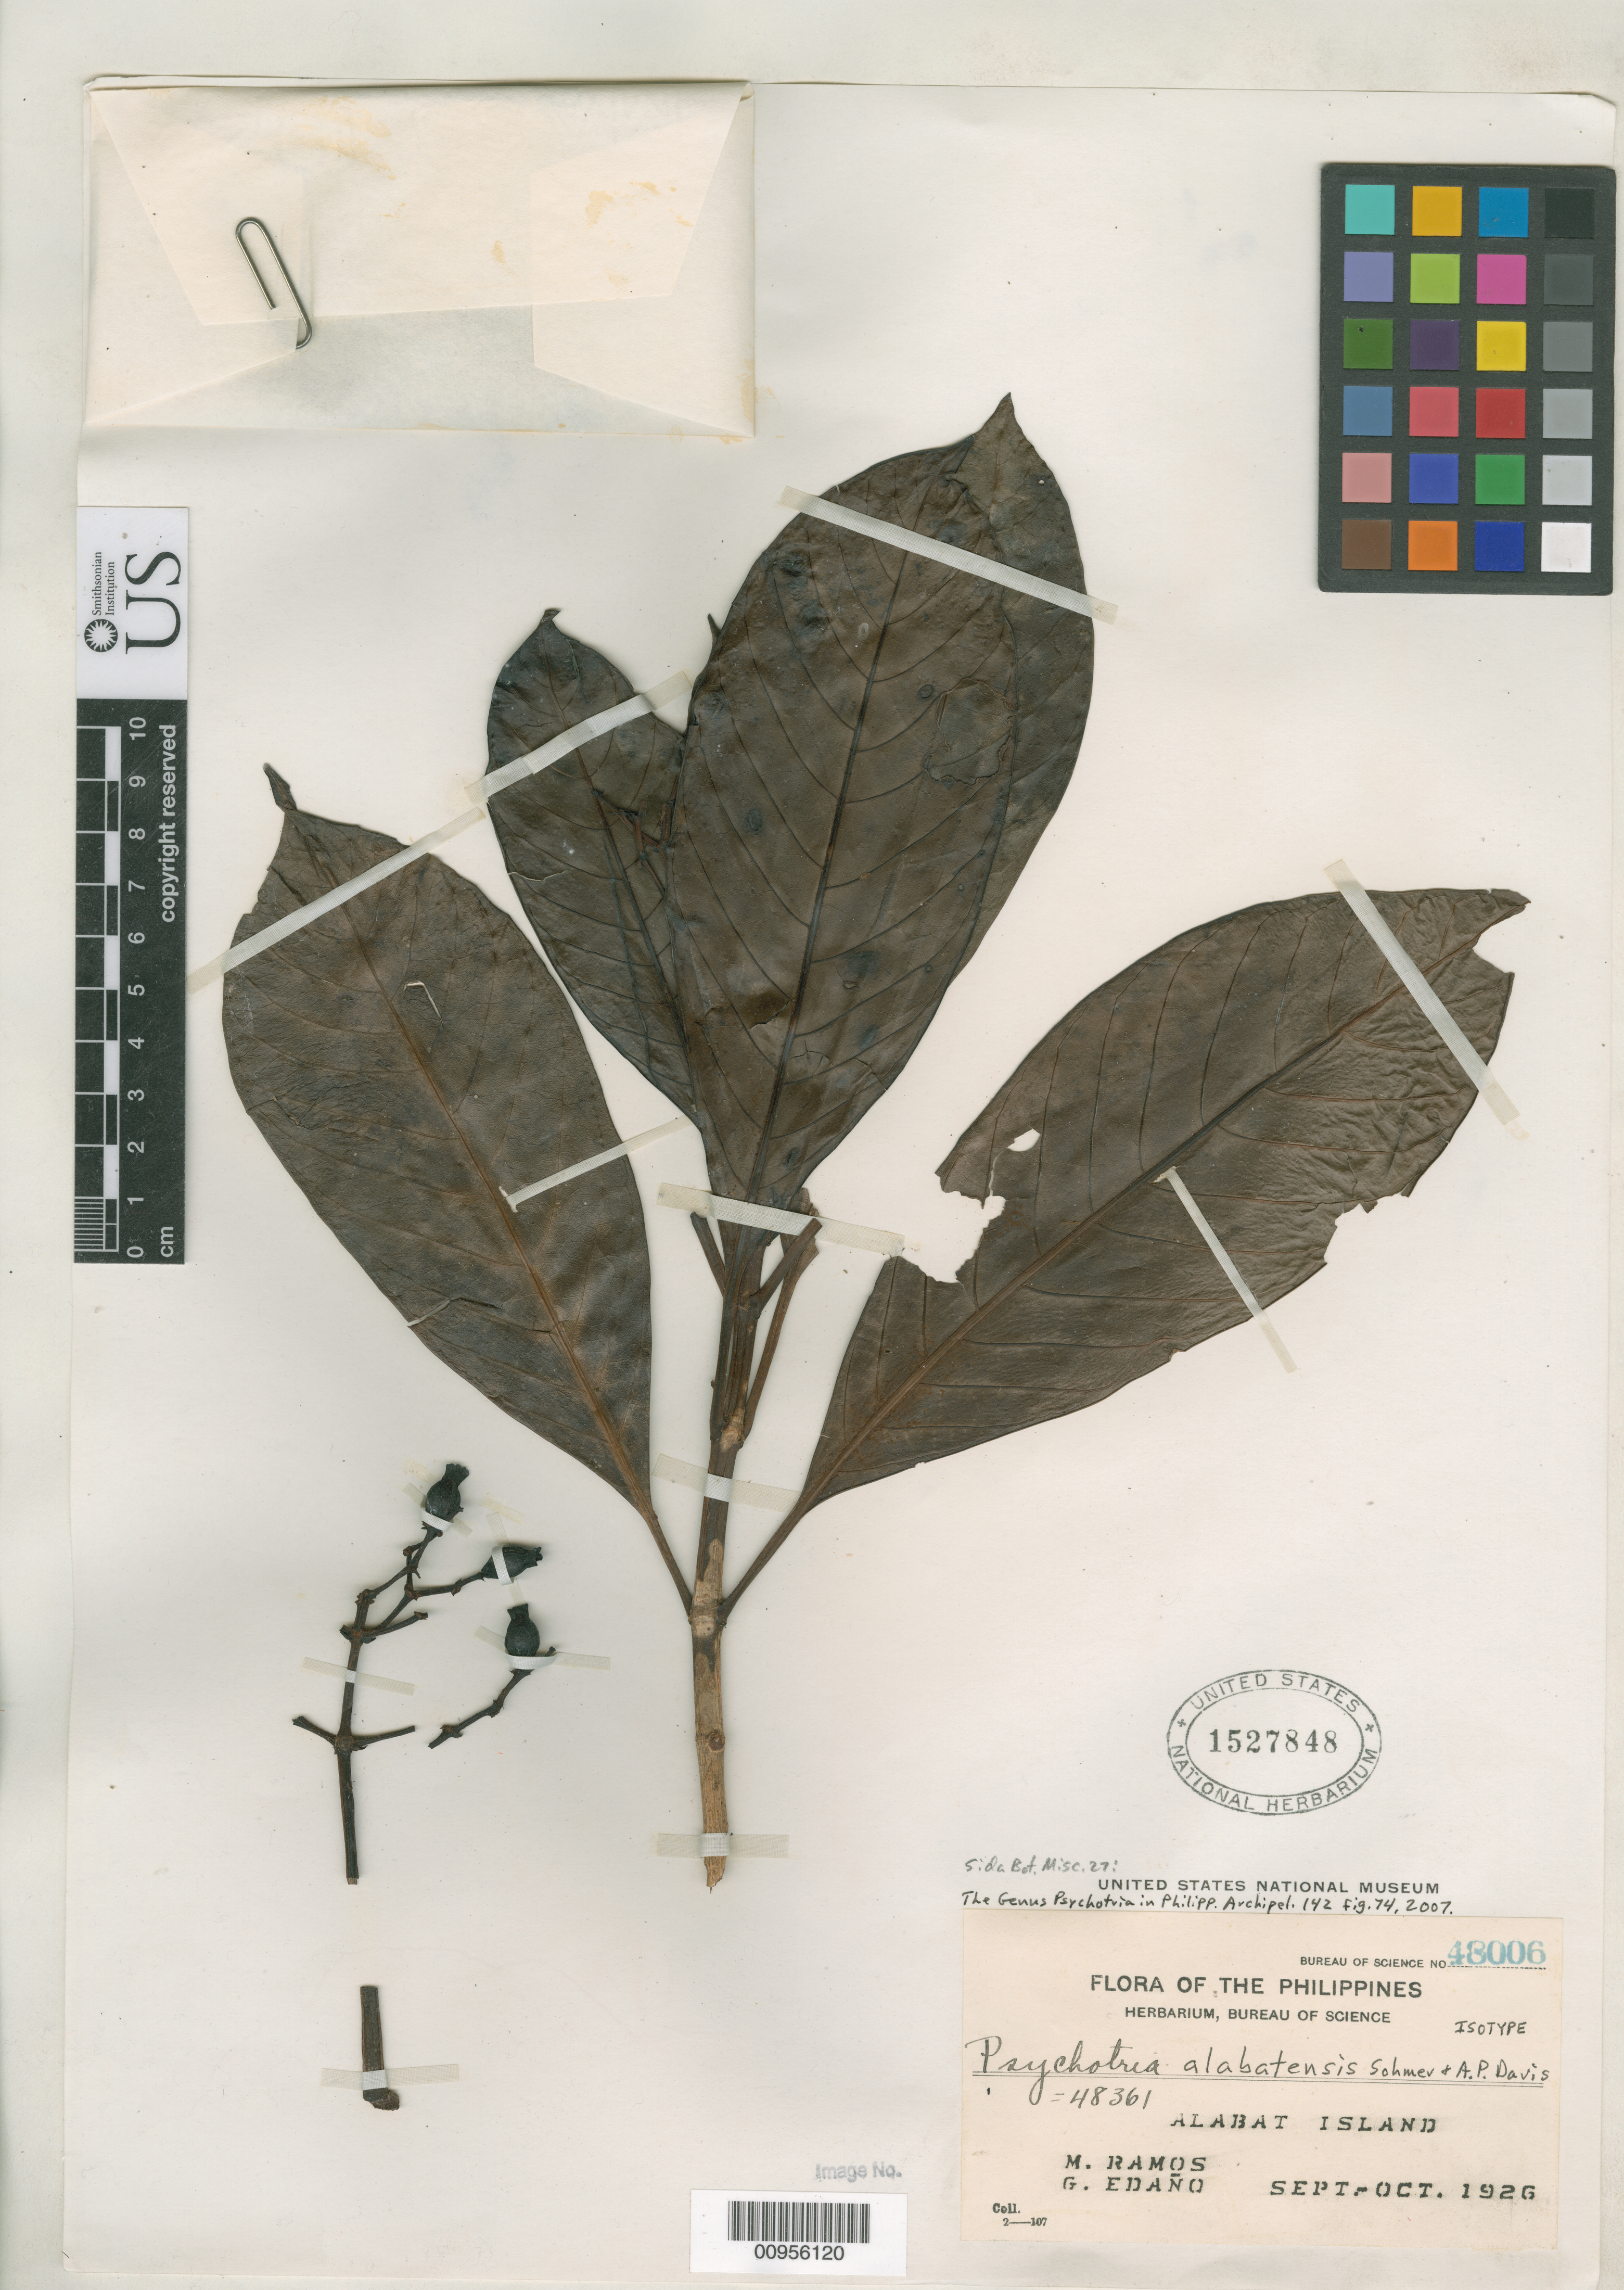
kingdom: Plantae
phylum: Tracheophyta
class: Magnoliopsida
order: Gentianales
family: Rubiaceae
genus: Psychotria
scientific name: Psychotria alabatensis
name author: Sohmer & A.P. Davis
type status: Isotype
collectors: M. Ramos & G. Edaño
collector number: Bur. Sci. 48006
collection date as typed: Sep 1926 to -- Oct 1926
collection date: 1926-09/1926-10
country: Philippines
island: Alabat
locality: Alabat Island.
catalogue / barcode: US 1527848